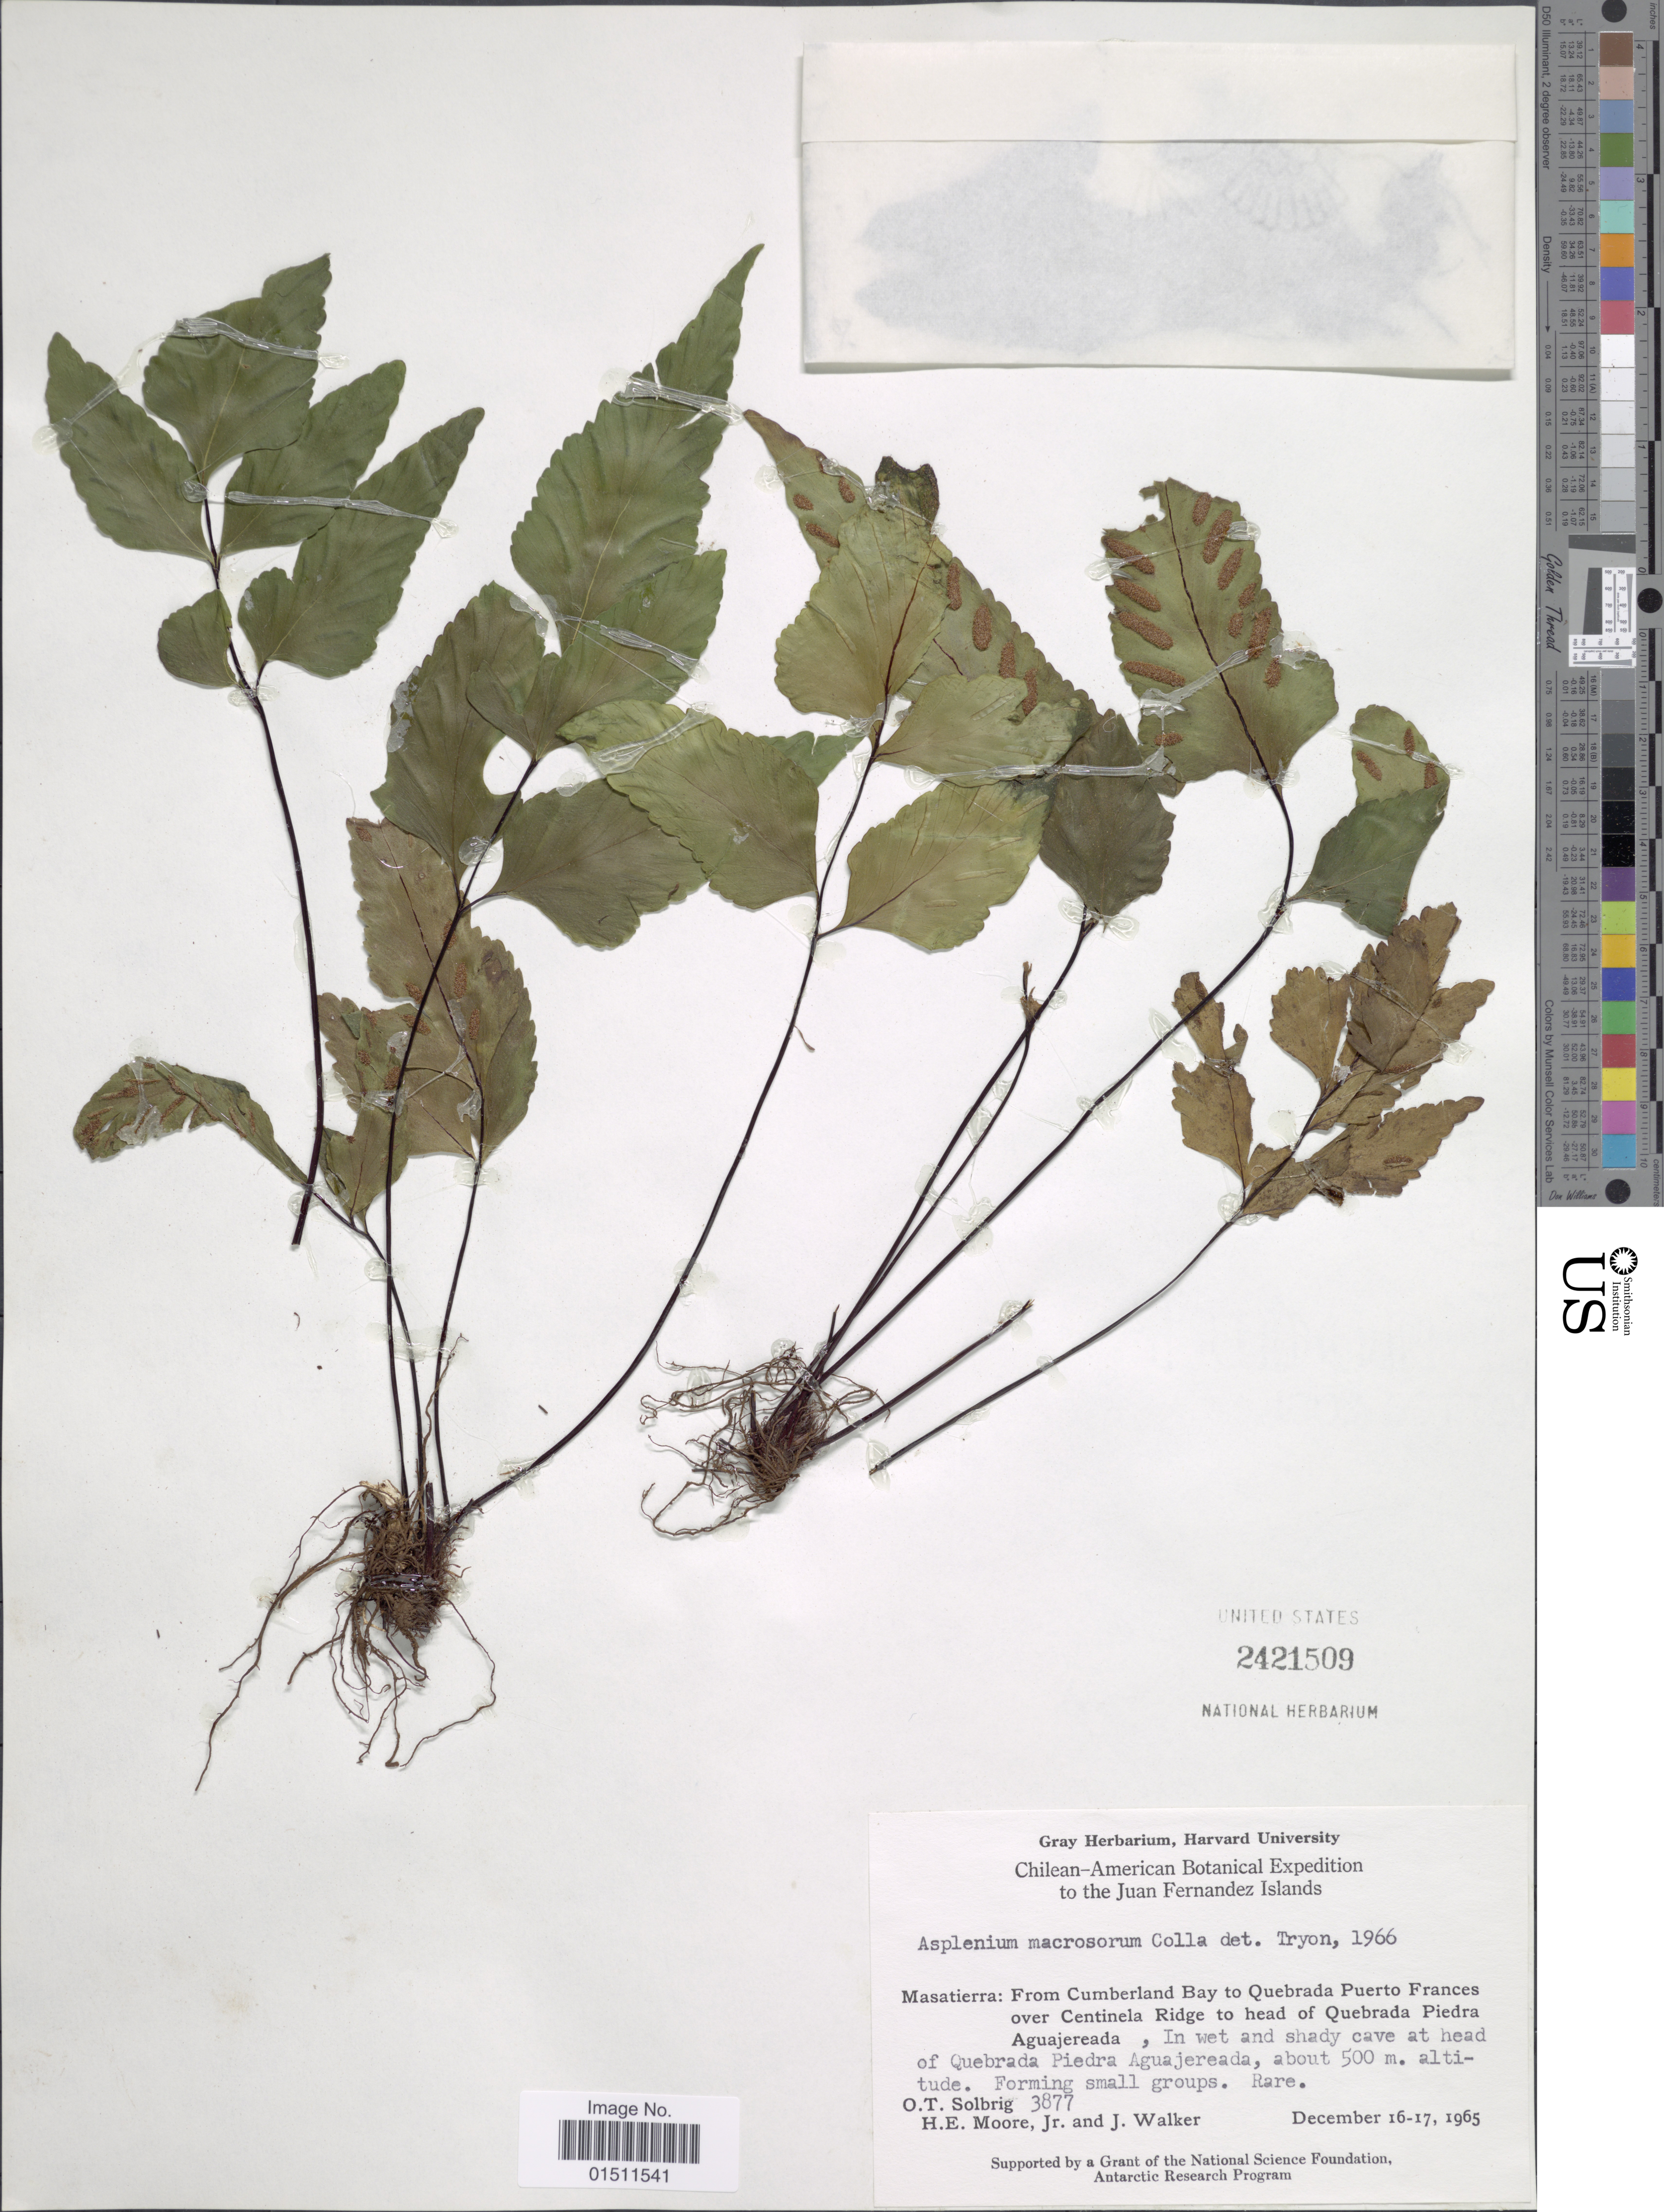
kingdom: Plantae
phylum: Tracheophyta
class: Polypodiopsida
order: Polypodiales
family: Aspleniaceae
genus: Asplenium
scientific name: Asplenium macrosorum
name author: Bertero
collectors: O. T. Solbrig, H. Moore & J. Walker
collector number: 3877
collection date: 1965-12-16/1965-12-17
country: Chile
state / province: Valparaíso (V)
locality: Juan Fernandez, Masatierra: From Cumberland Bay to Quebrada Puerto Frances over Centinela Ridge to head of Quebrada Piedra Aguajereada, in wet and shady cave at head of Quebrada Piedra Aguajereada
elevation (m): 500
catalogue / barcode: US 2421509